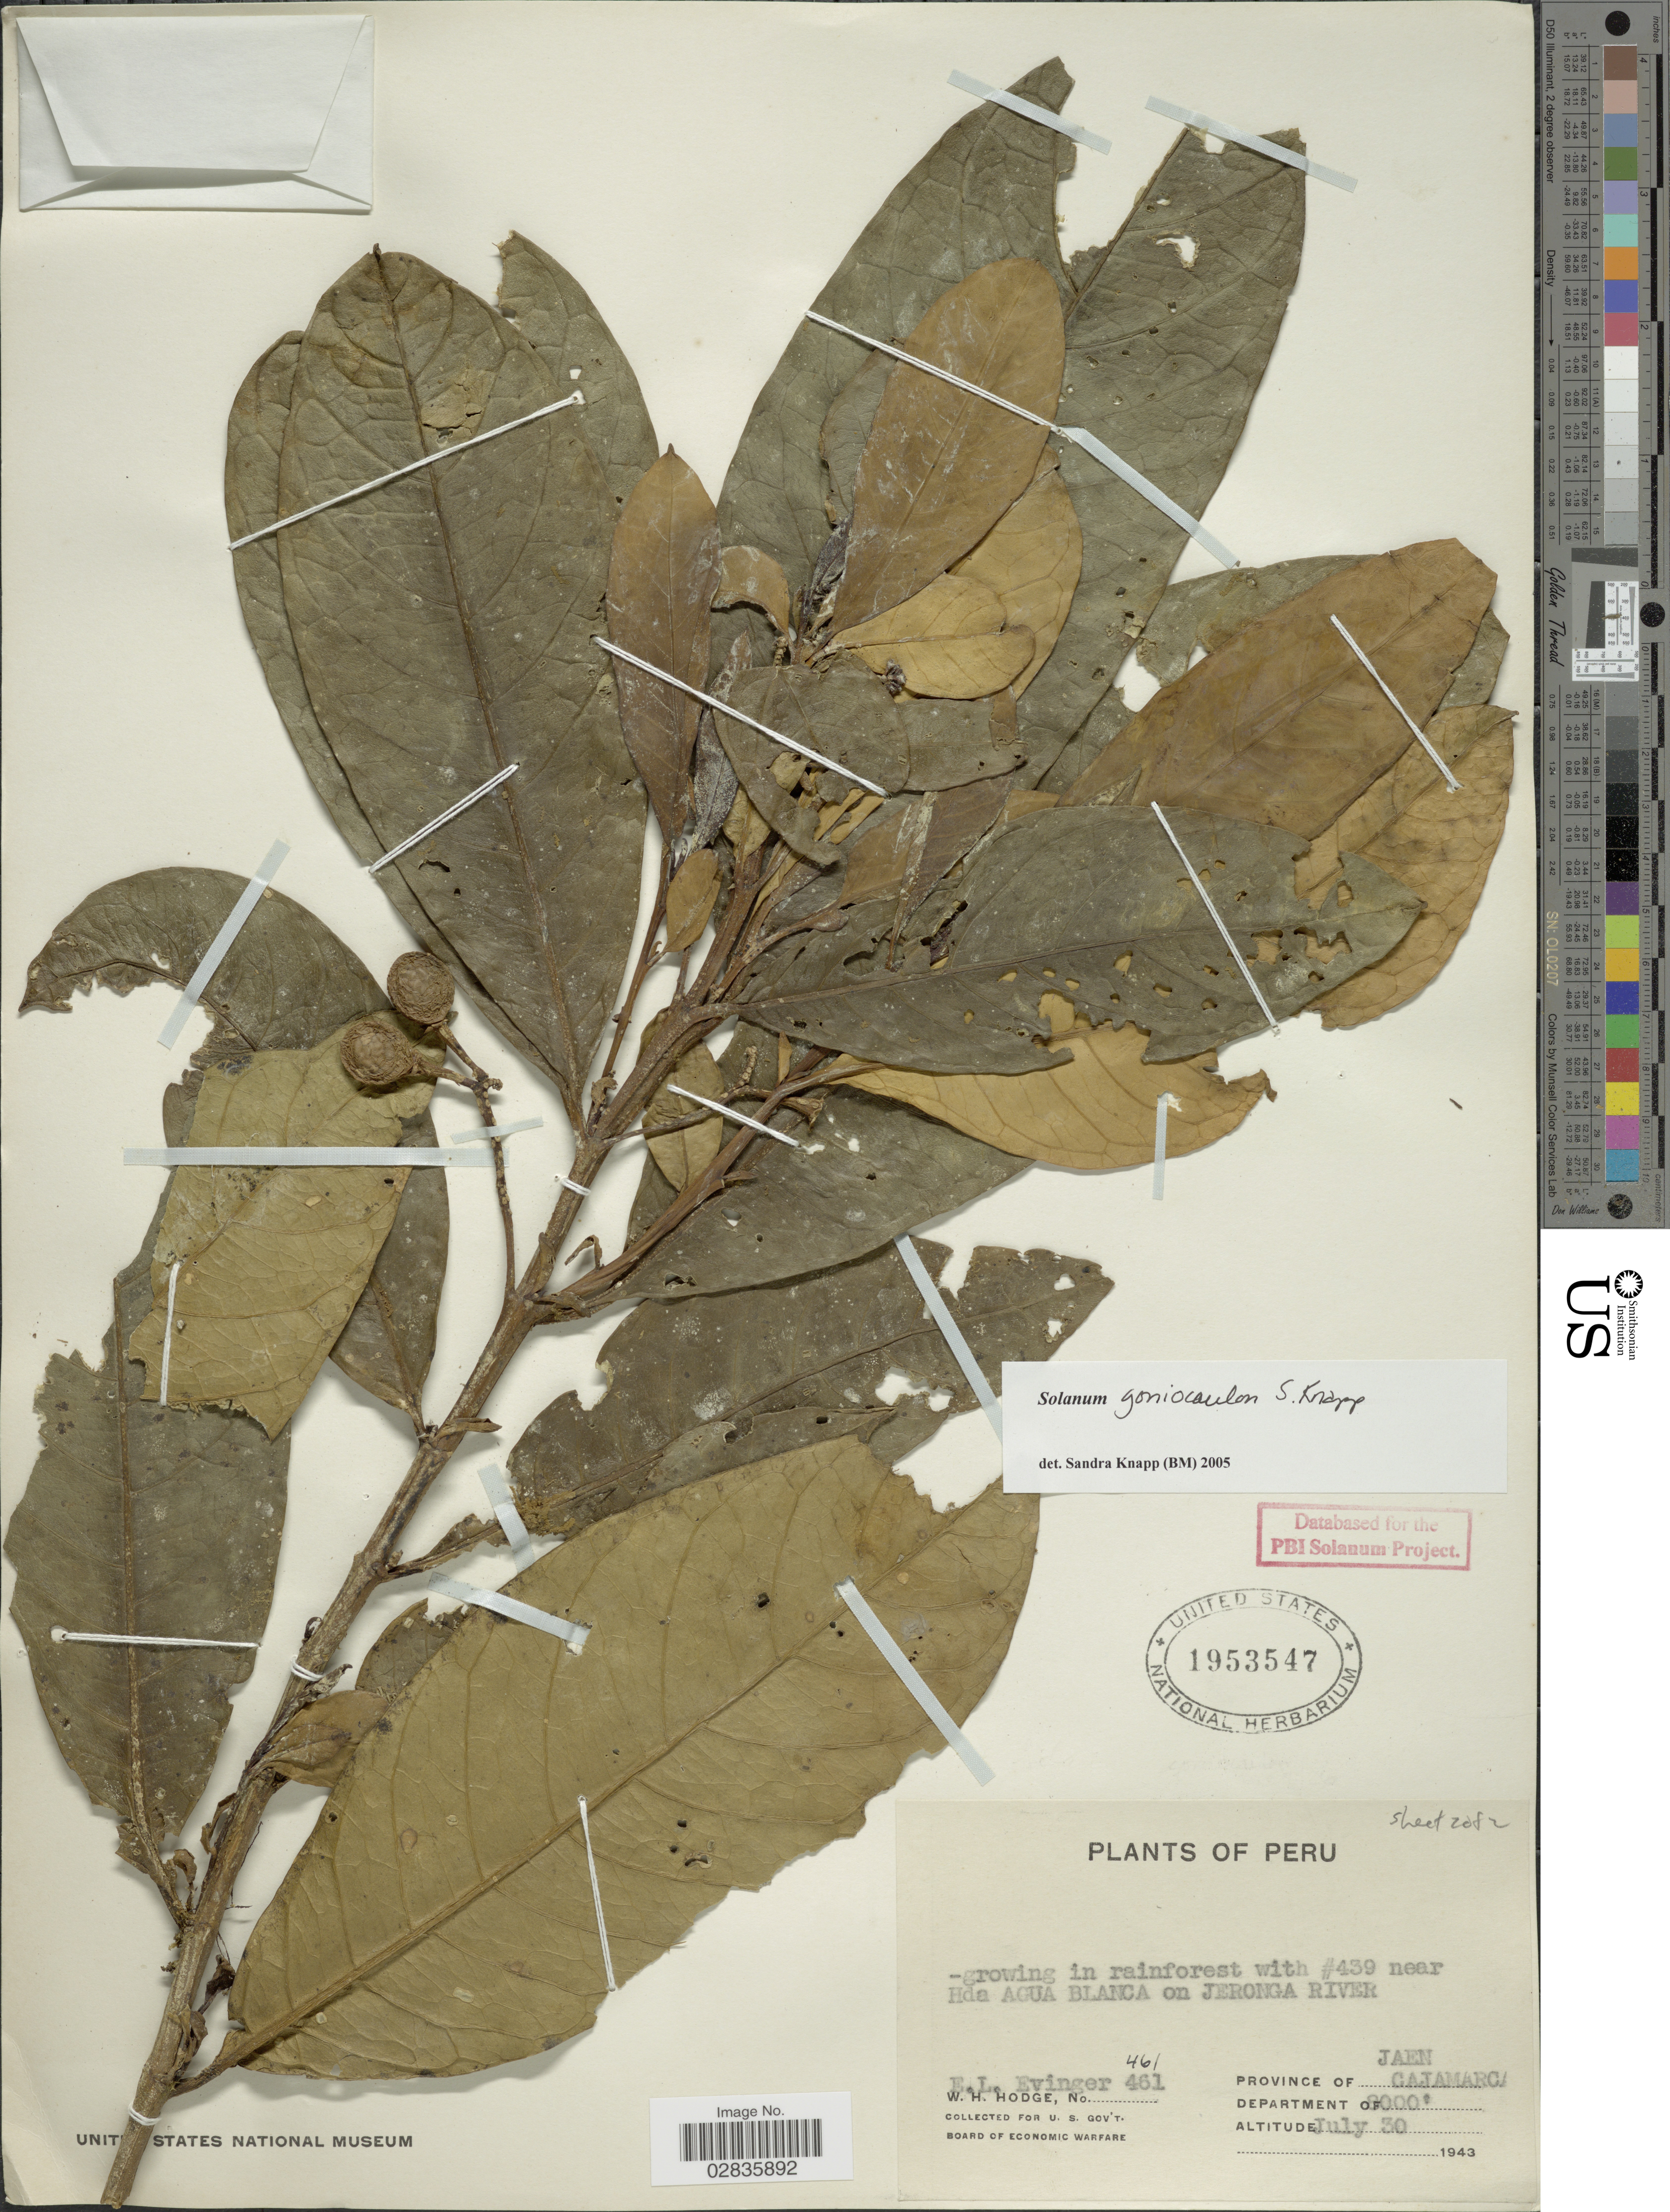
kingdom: Plantae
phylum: Tracheophyta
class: Magnoliopsida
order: Solanales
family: Solanaceae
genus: Solanum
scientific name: Solanum goniocaulon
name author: S. Knapp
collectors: E. Evinger & W. Hodge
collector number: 461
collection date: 1943-07-30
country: Argentina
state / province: Catamarca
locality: Province of Jaen. Department of Catamarca. near Hda Agua Blanca on Jeronga River.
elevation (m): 2438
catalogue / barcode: US 1953547